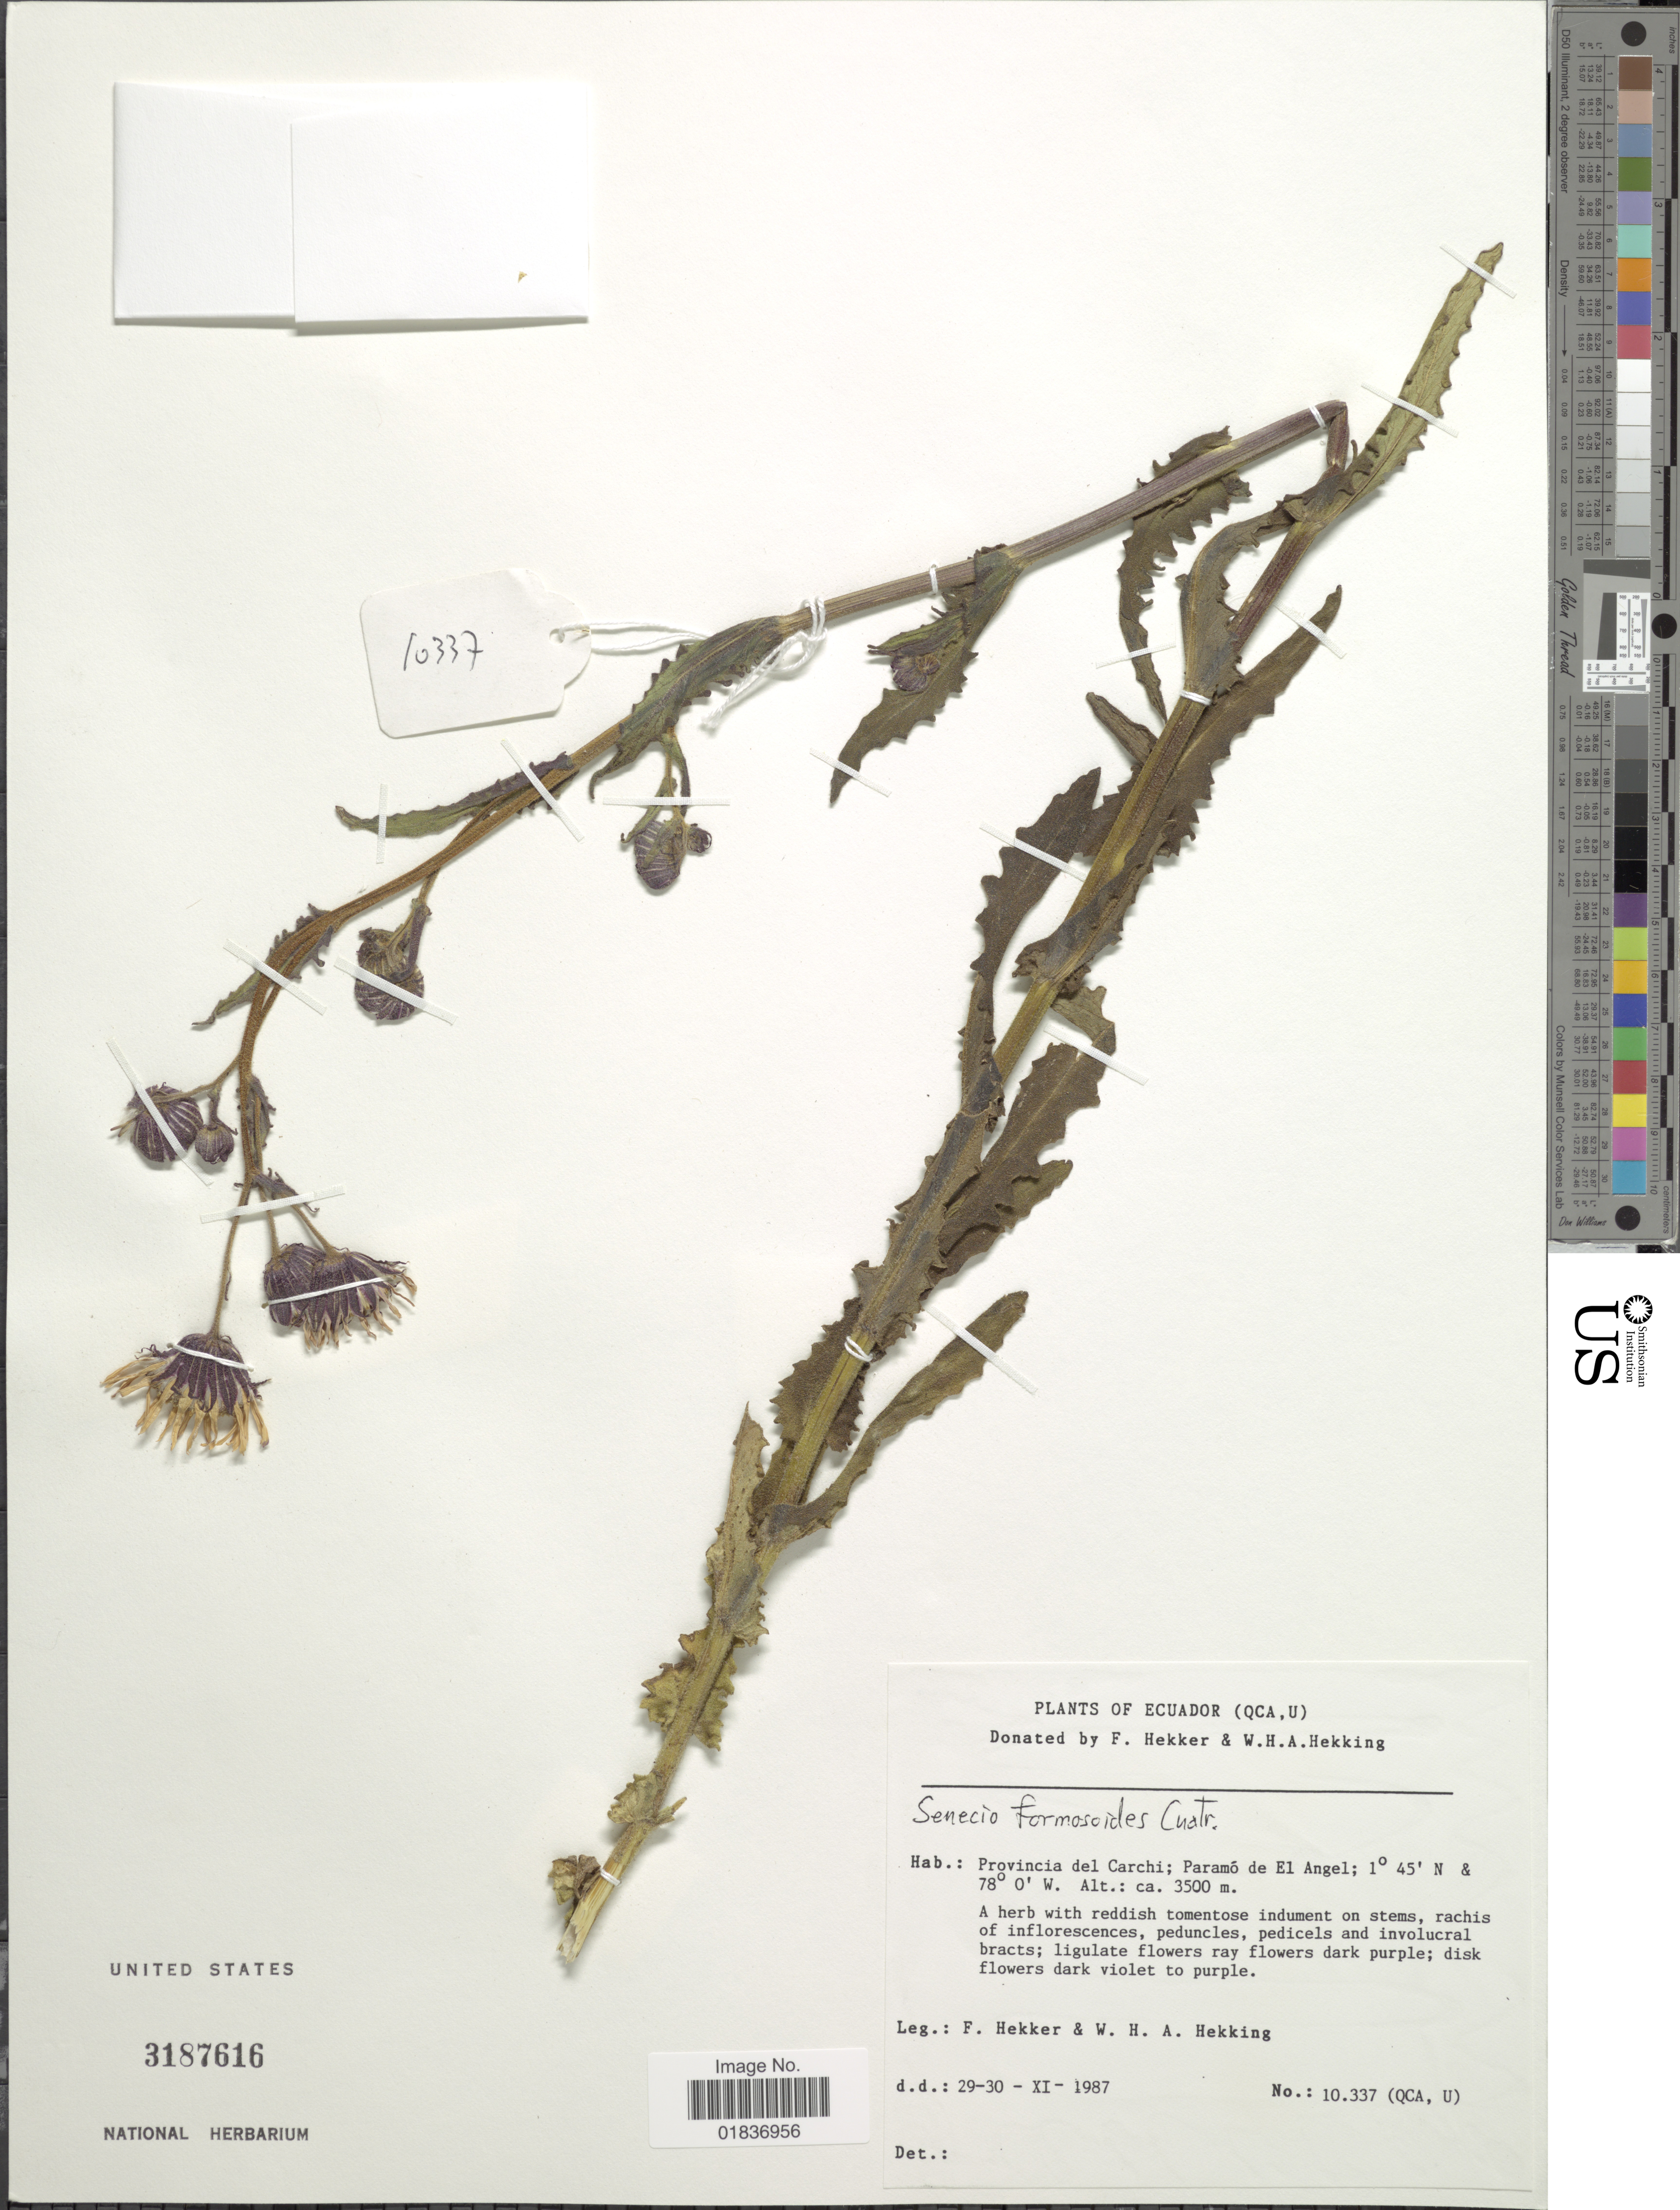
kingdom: Plantae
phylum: Tracheophyta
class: Magnoliopsida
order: Asterales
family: Asteraceae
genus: Senecio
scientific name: Senecio formosoides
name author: Cuatrec.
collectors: F. Hekker & W. H. A. Hekking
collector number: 10337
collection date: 1987-11-29/1987-11-30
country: Ecuador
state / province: Carchi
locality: Provincia del Carchi; Paramo de El Angel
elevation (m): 3500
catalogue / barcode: US 3187616